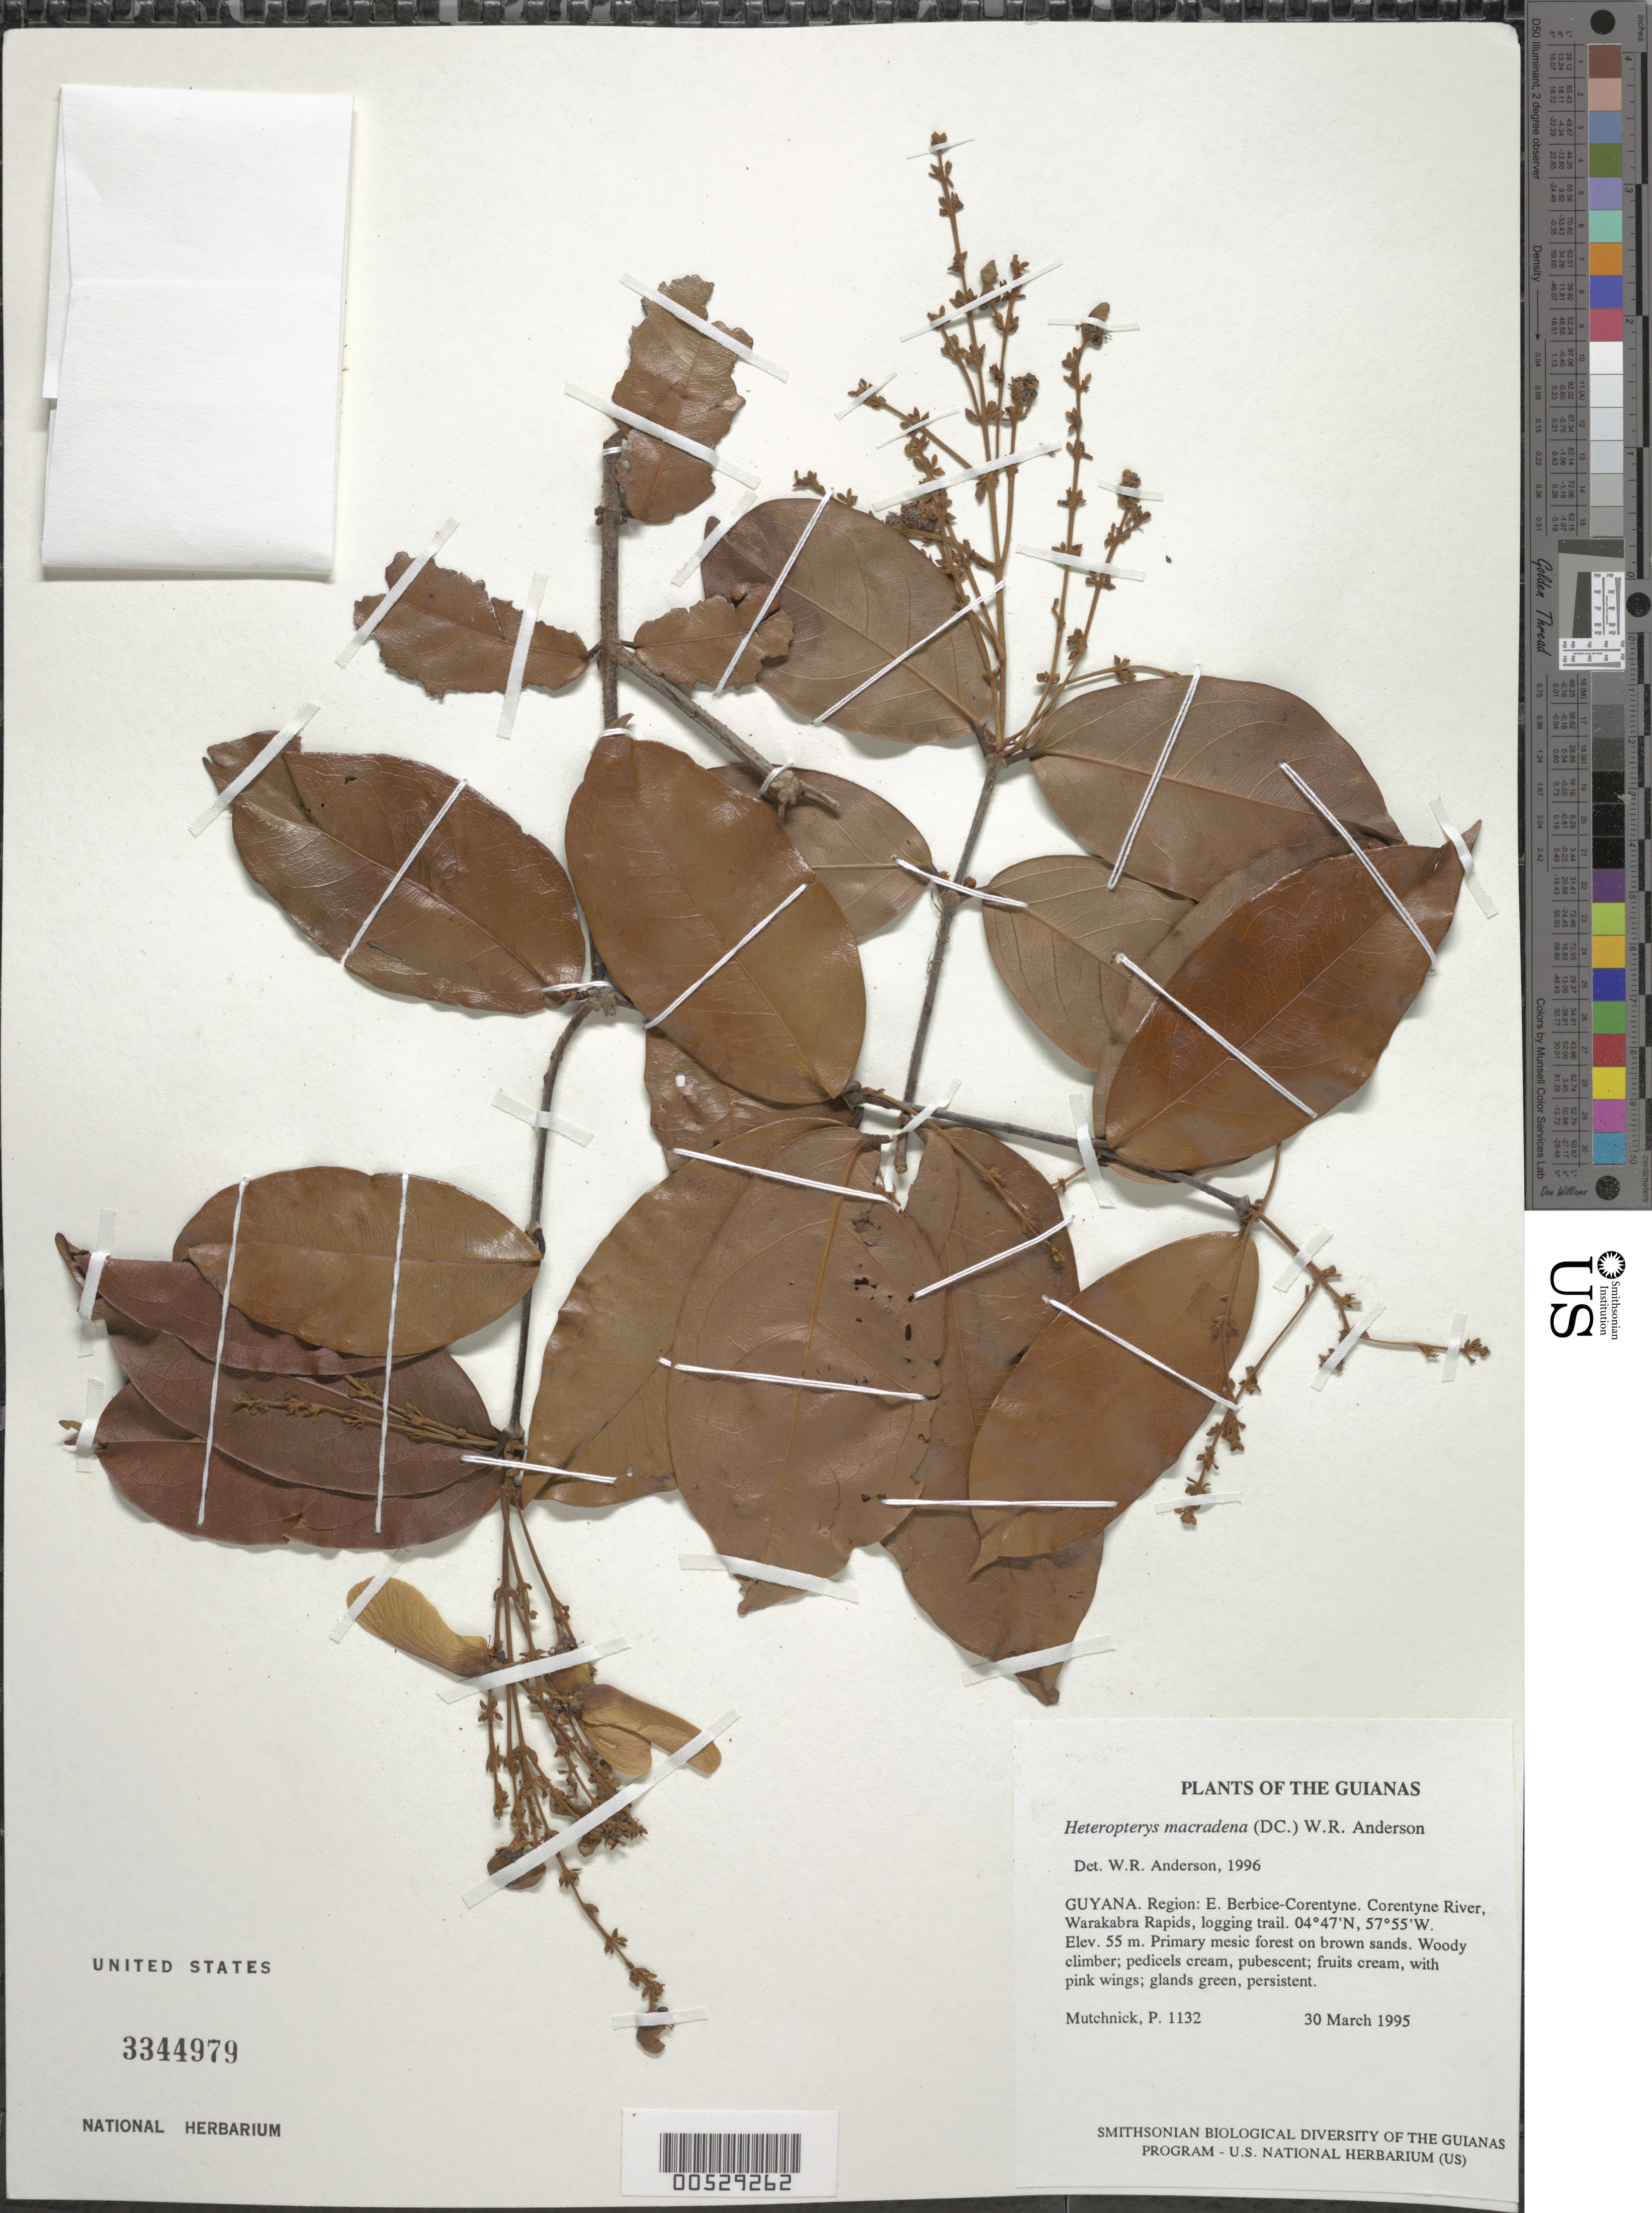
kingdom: Plantae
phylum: Tracheophyta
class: Magnoliopsida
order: Malpighiales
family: Malpighiaceae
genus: Heteropterys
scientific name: Heteropterys macradena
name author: (DC.) W.R. Anderson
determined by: Anderson, W. R., (MICH), University of Michigan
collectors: P. Mutchnick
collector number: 1132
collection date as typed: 30 March 1995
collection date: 1995-03-30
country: Guyana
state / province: E. Berbice-Corentyne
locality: Corentyne River, Warakabra Rapids, logging trail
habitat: Primary mesic forest on brown sands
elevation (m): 55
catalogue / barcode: US 3344979